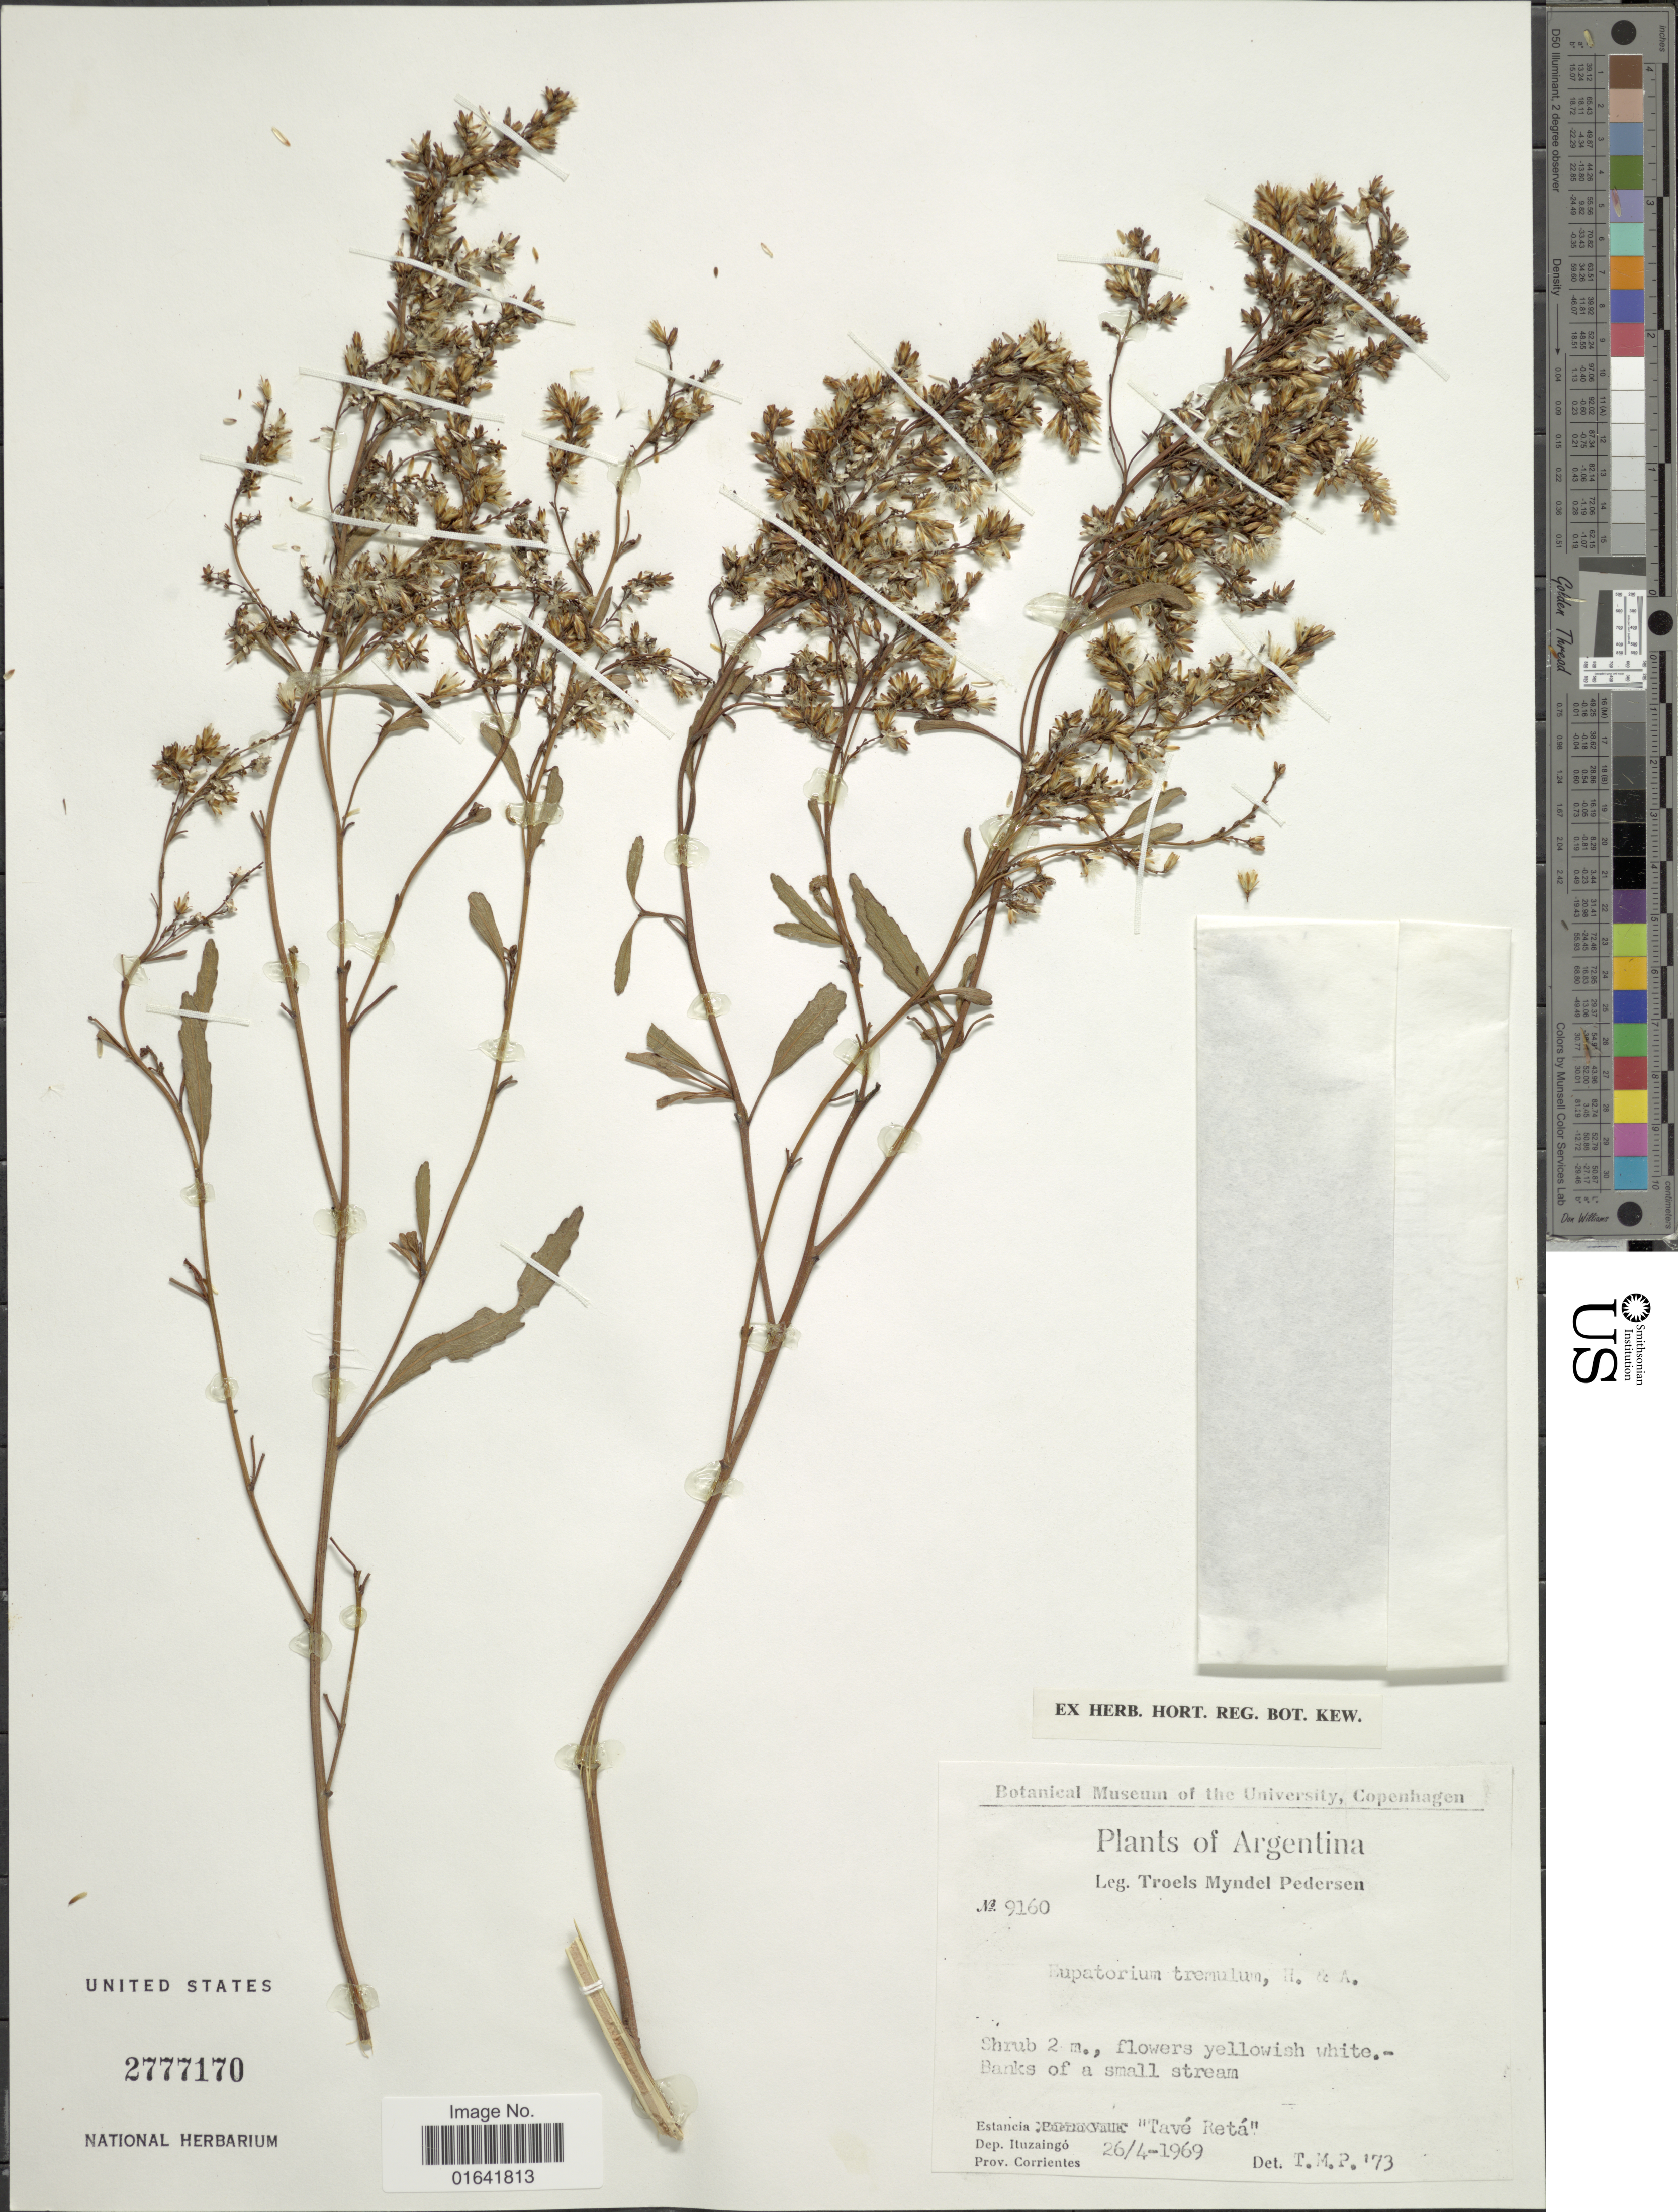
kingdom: Plantae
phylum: Tracheophyta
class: Magnoliopsida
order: Asterales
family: Asteraceae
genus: Raulinoreitzia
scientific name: Raulinoreitzia tremula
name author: (Hook. & Arn.) R.M. King & H. Rob.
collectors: T. Pederson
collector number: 9160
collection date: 1969-04-26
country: Argentina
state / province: Corrientes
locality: Estancia "Cavé Retá"Dep. Ituzaingó, banks of a small stream.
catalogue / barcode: US 2777170